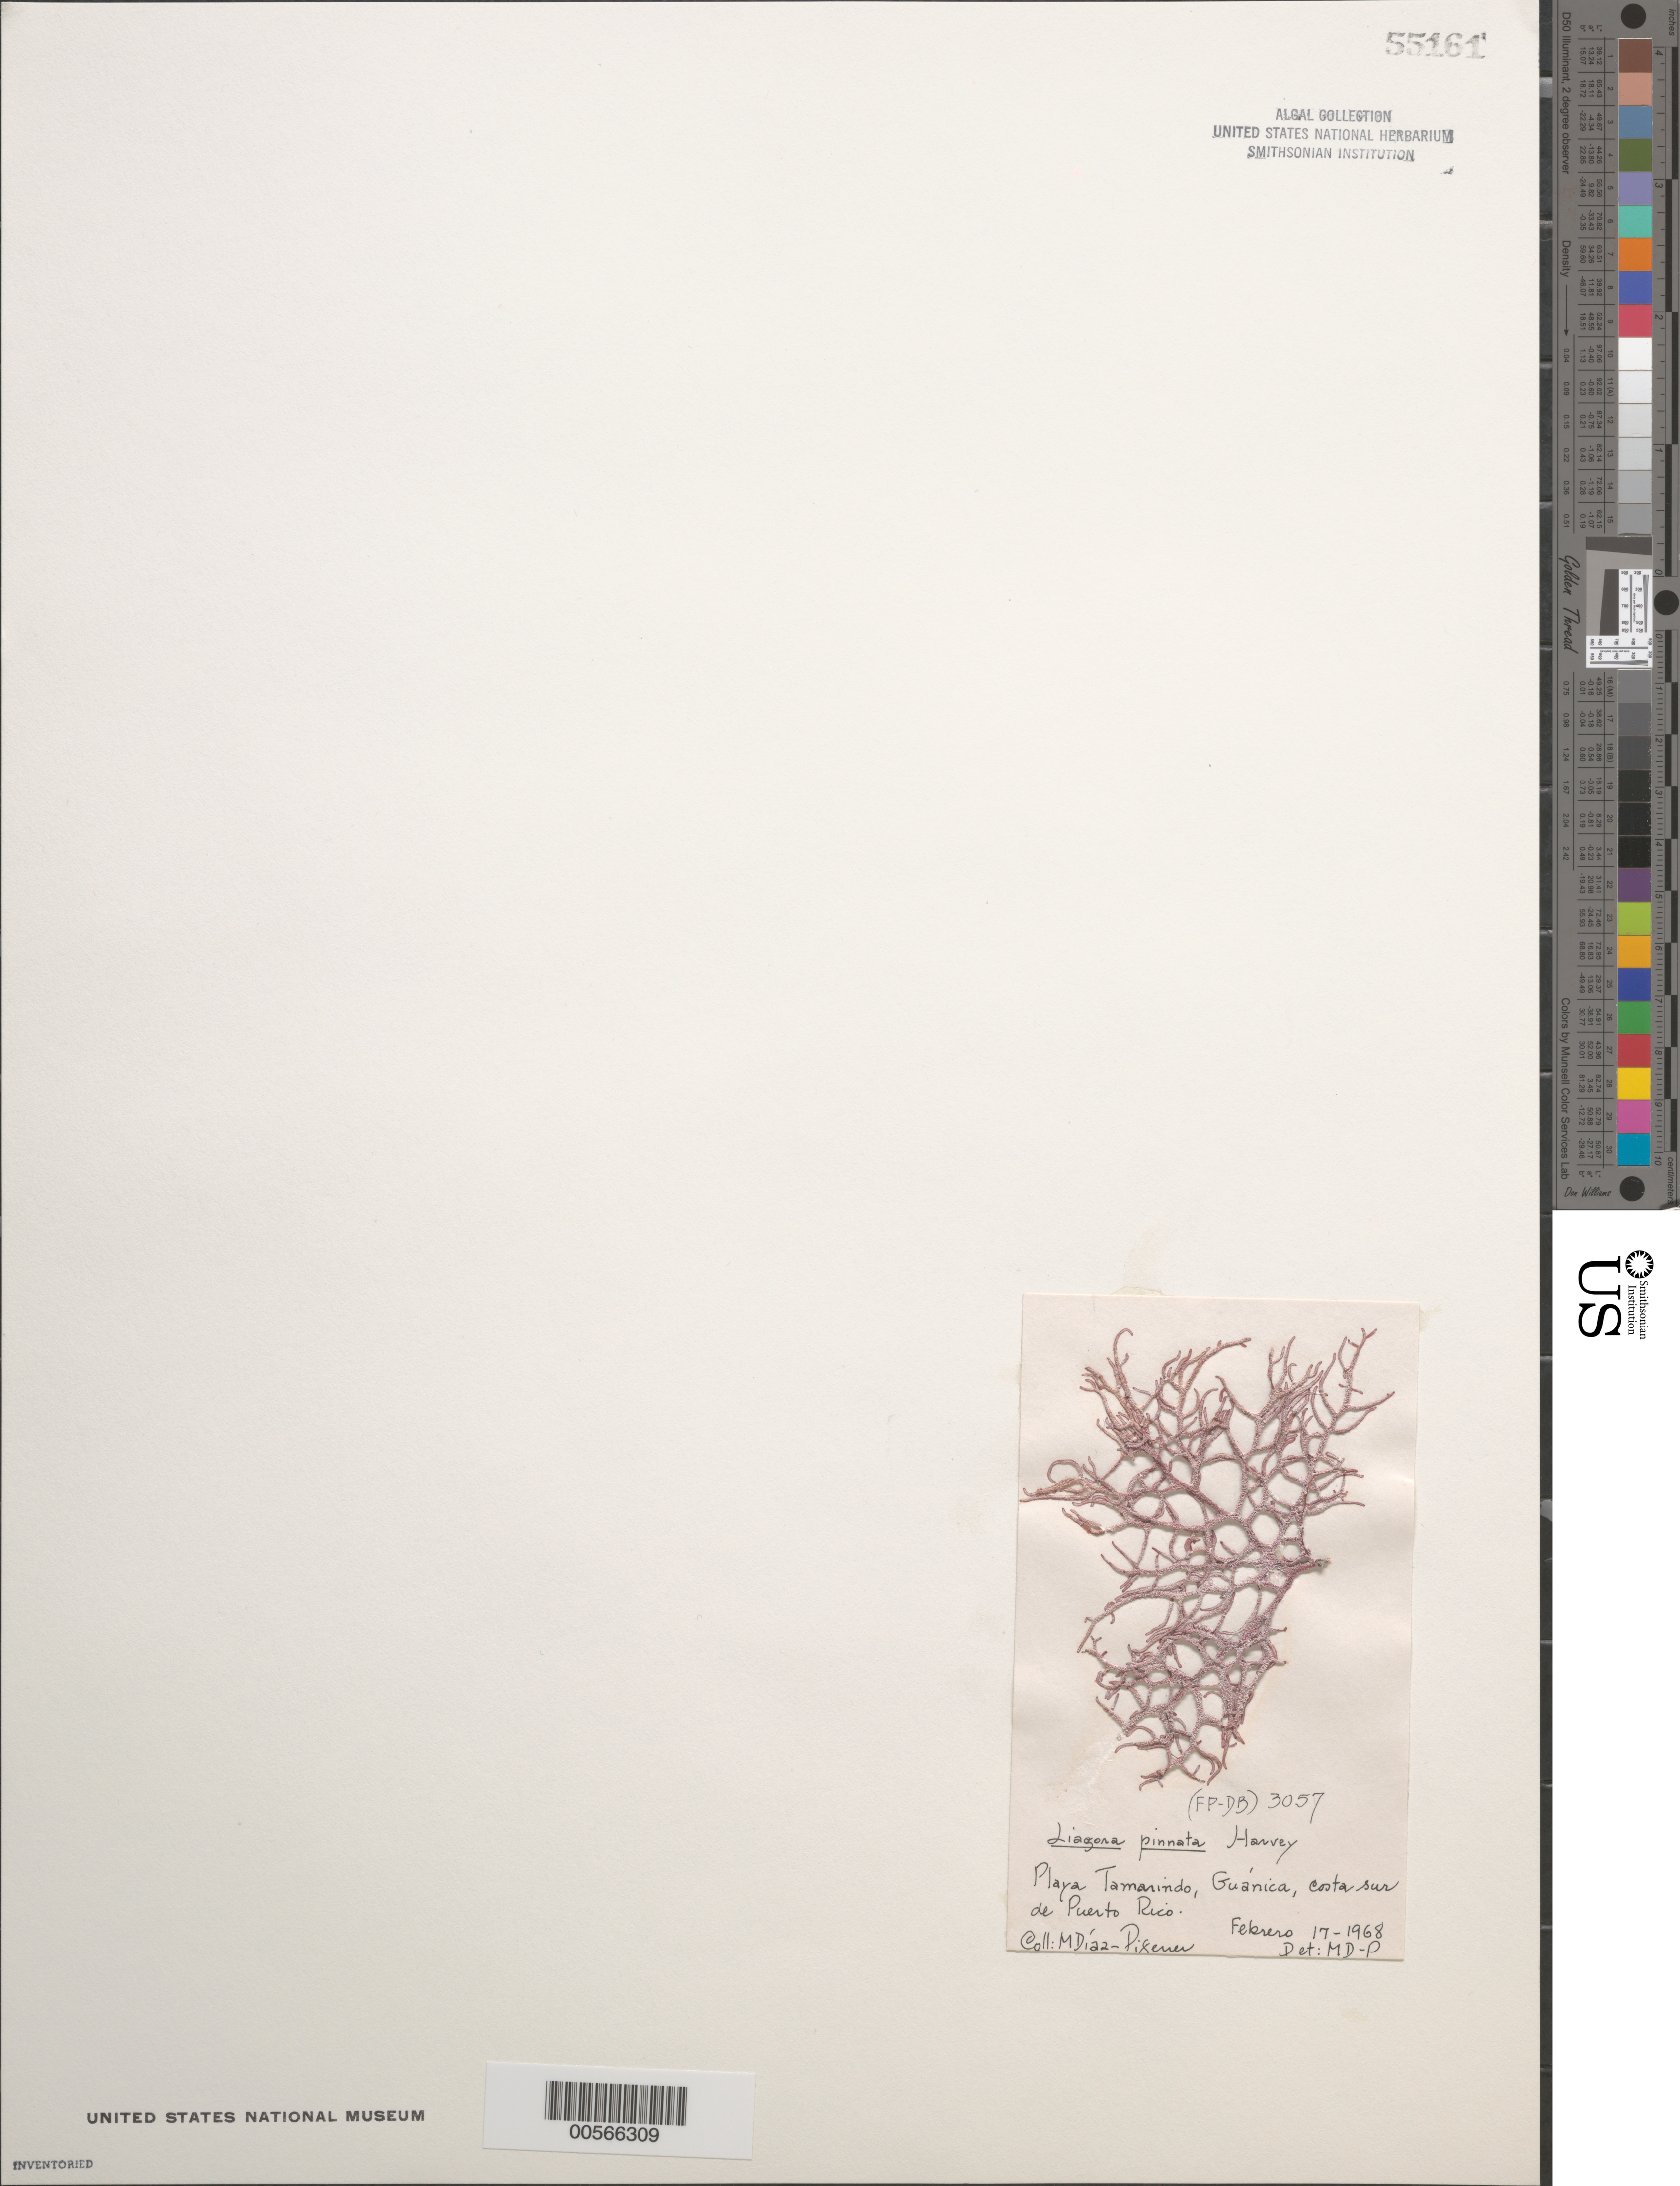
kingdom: Plantae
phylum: Rhodophyta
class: Florideophyceae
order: Nemaliales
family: Liagoraceae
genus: Liagora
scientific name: Liagora pinnata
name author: Harv.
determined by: Diaz-Piferrer, M.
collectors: M. Diaz-Piferrer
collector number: (fp-db) 3057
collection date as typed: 17 Feb 1968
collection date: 1968-02-17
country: Puerto Rico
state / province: Guanica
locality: Playa tamarindo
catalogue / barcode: US 55161